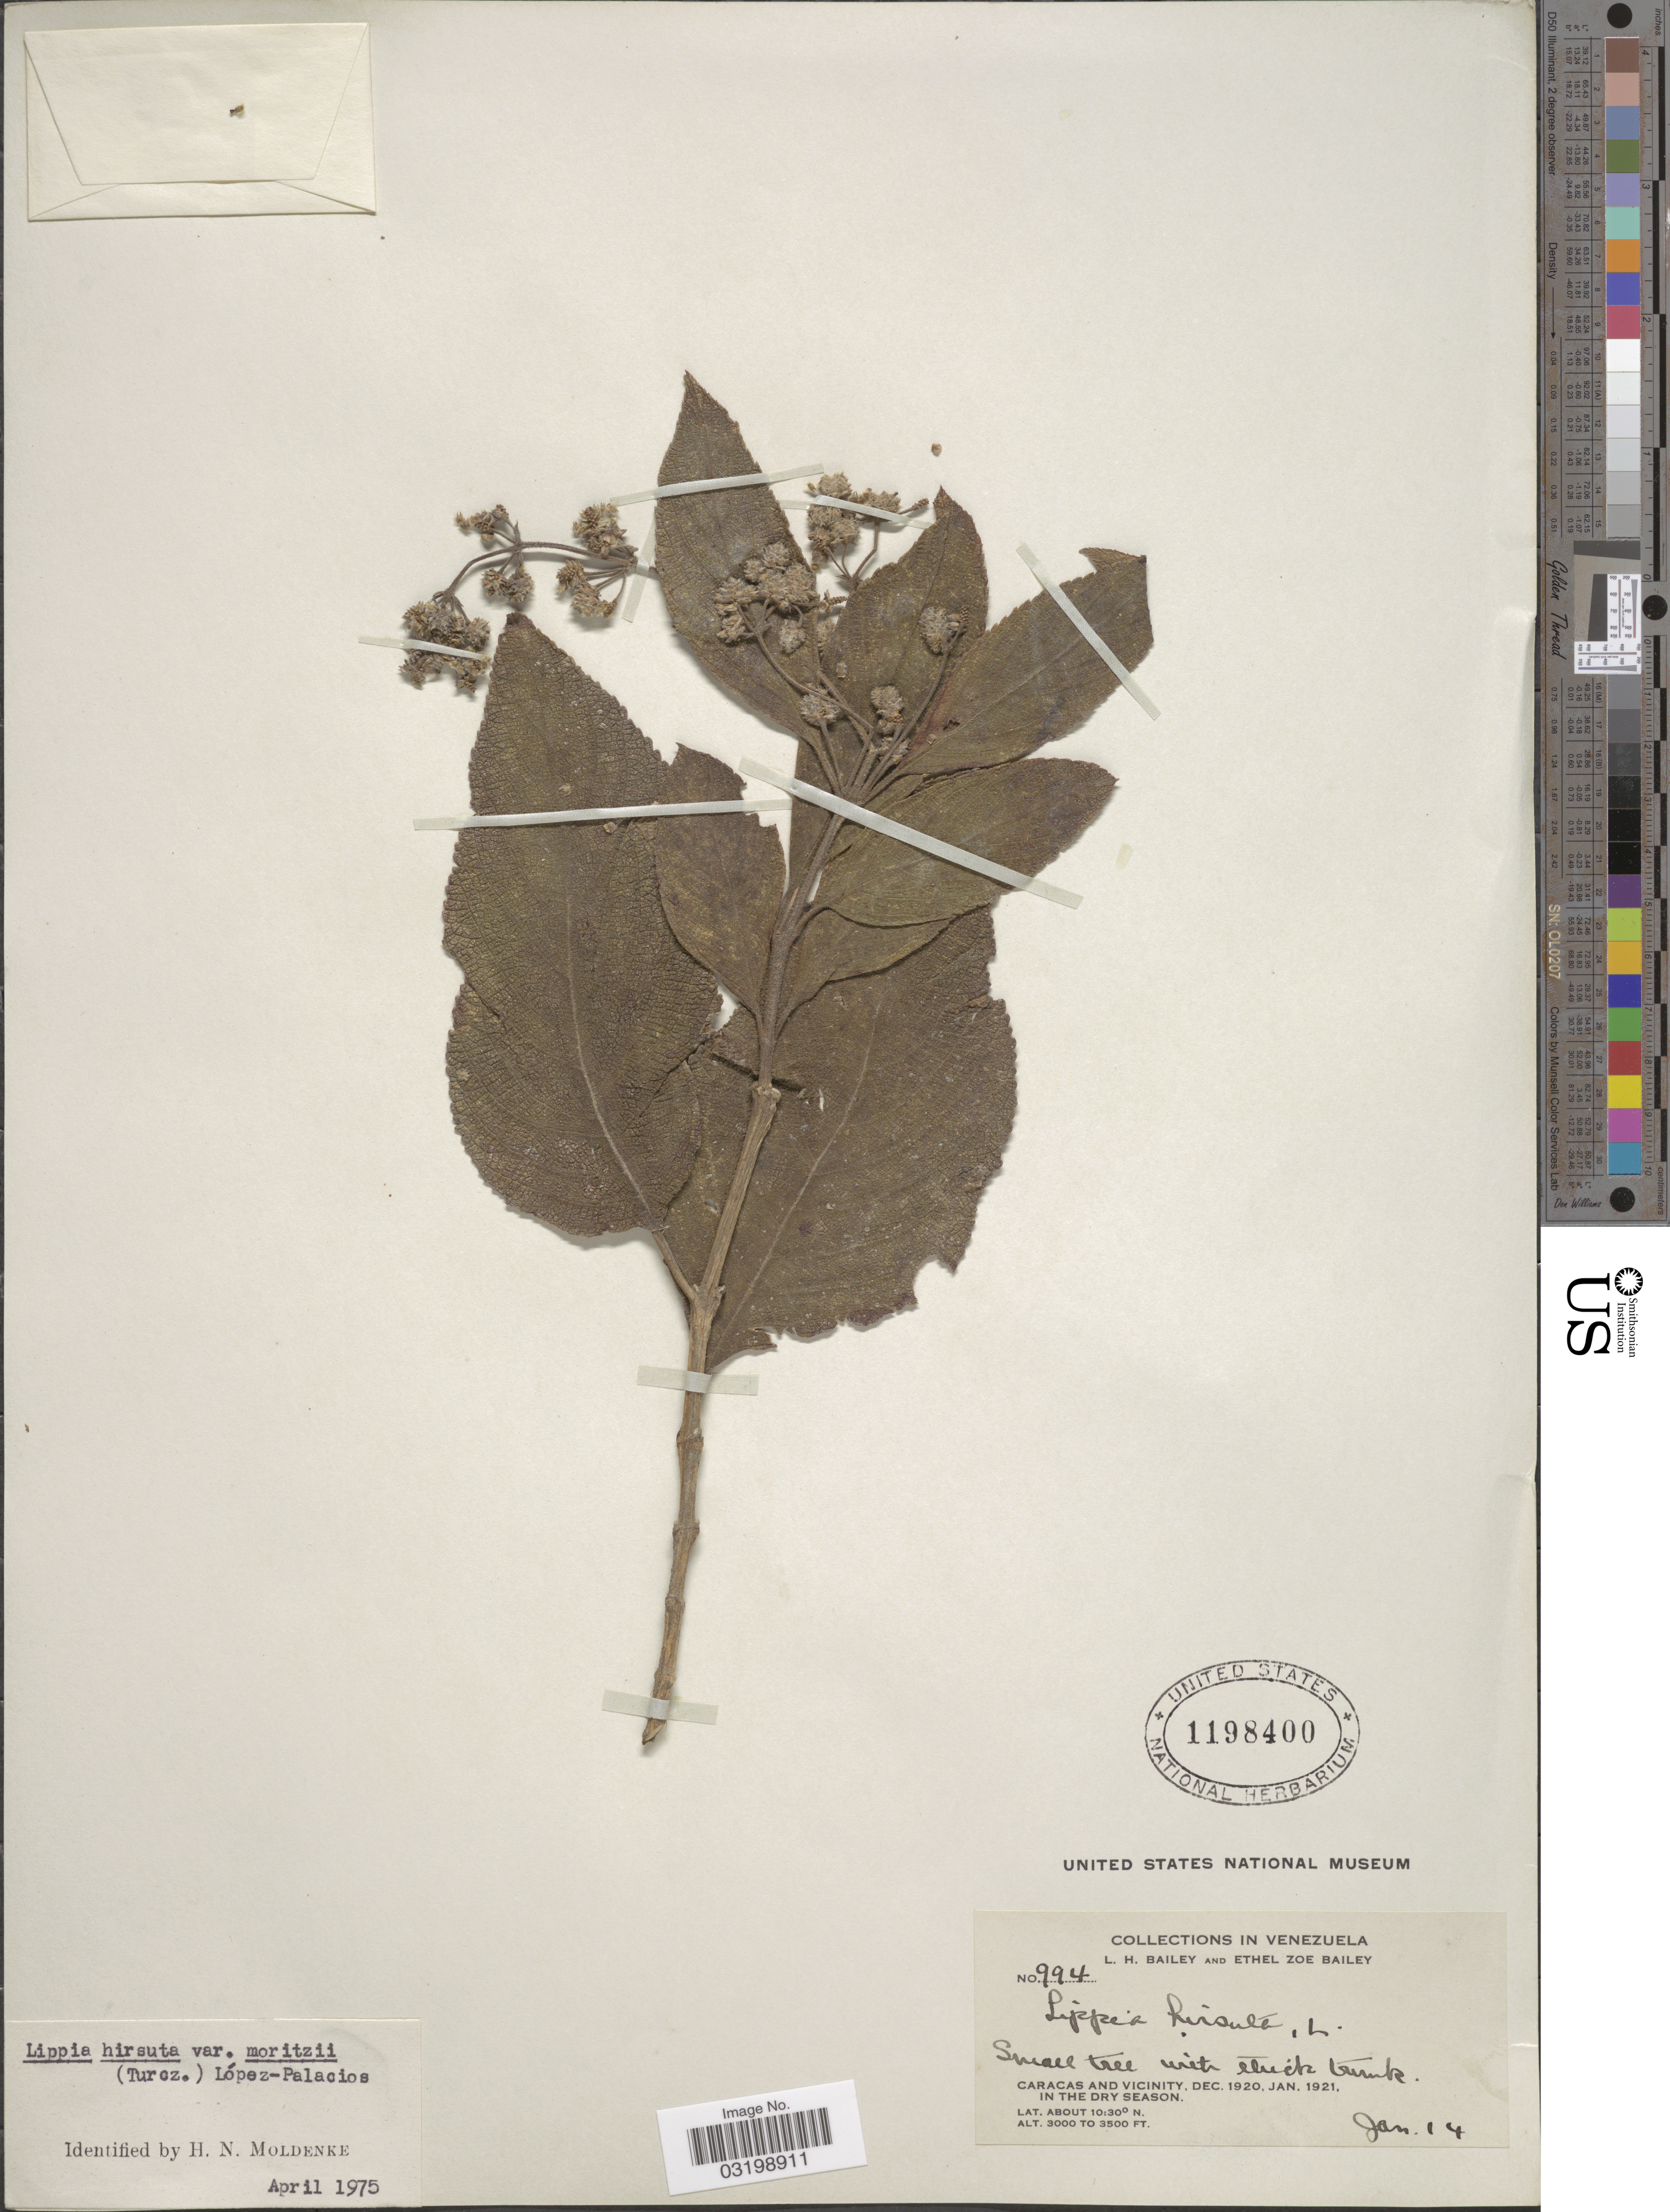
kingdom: Plantae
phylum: Tracheophyta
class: Magnoliopsida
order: Lamiales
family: Verbenaceae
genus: Lippia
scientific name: Lippia hirsuta var. moritzii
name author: L.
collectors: L. H. Bailey & E. Z. Bailey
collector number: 994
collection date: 1921-01-14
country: Venezuela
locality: Caracas and vicinity.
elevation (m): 914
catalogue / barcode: US 1198400